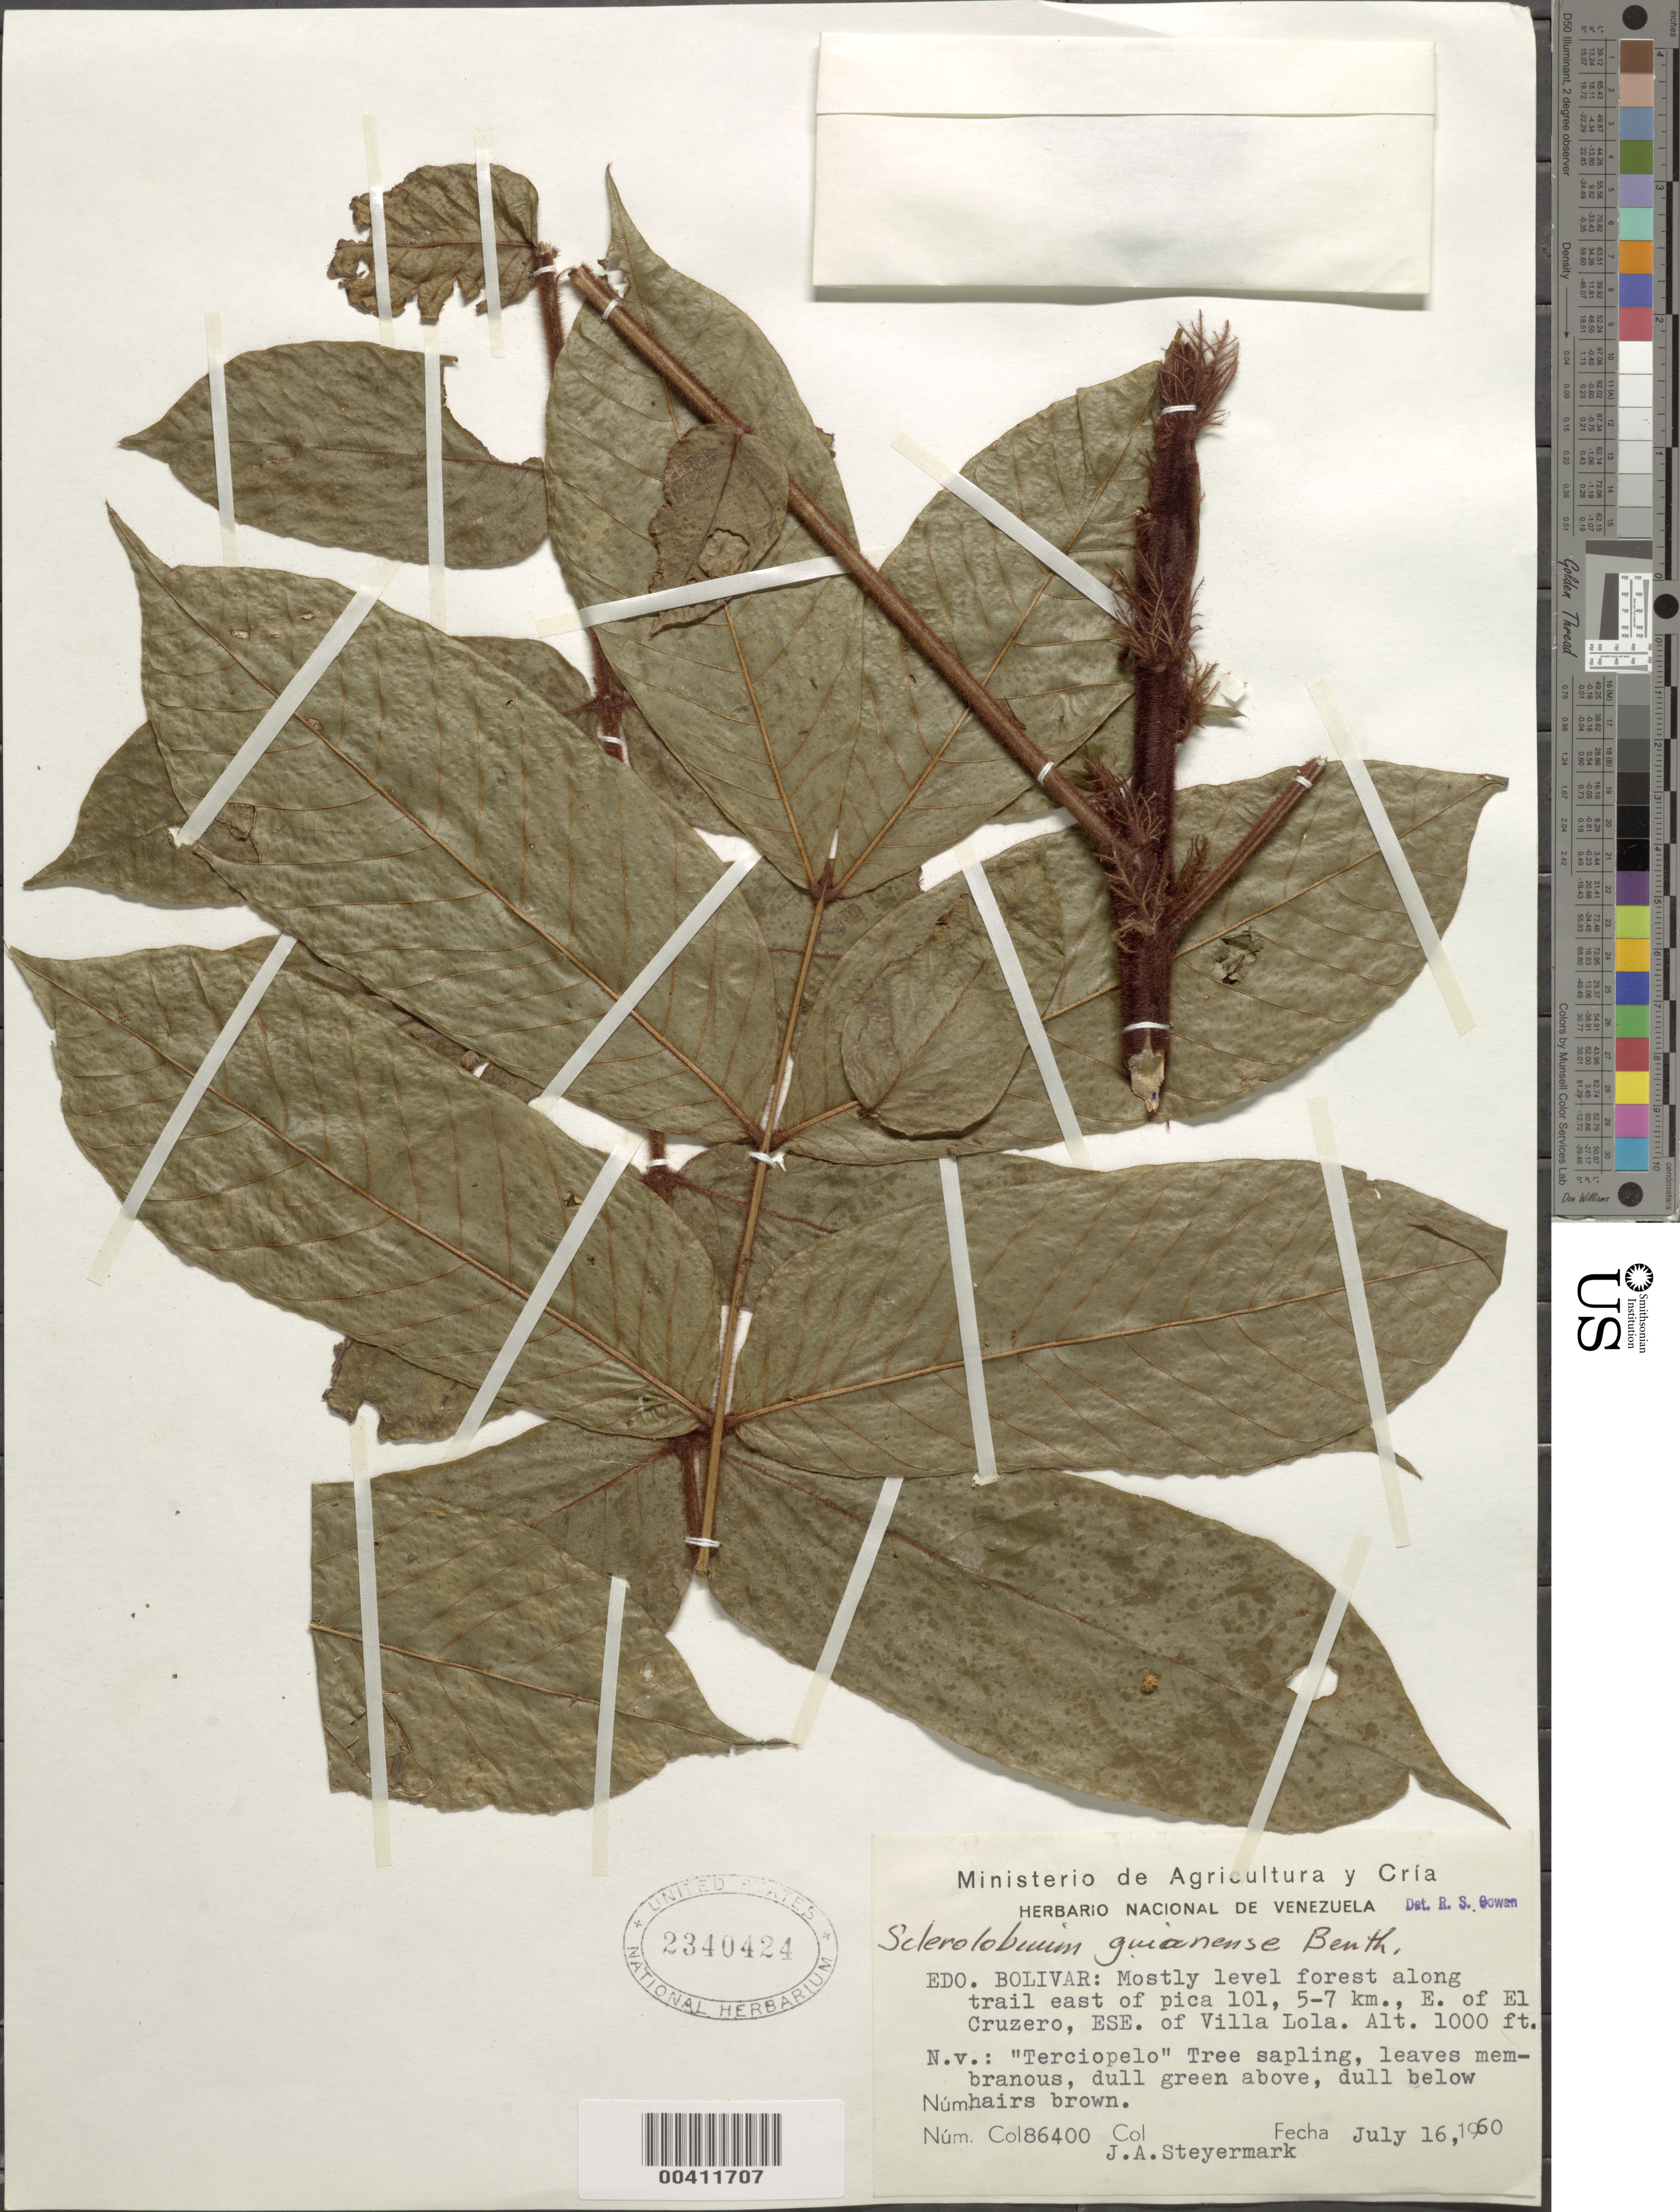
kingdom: Plantae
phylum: Tracheophyta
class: Magnoliopsida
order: Fabales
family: Fabaceae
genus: Tachigali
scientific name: Tachigali guianensis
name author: (Benth.) Zarucchi & Herend.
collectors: J. Steyermark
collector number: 86400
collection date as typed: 16 Jul 1960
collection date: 1960-07-16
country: Venezuela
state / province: Bolivar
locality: E of el cruzero, ese of villa lola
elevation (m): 305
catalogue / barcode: US 2340424